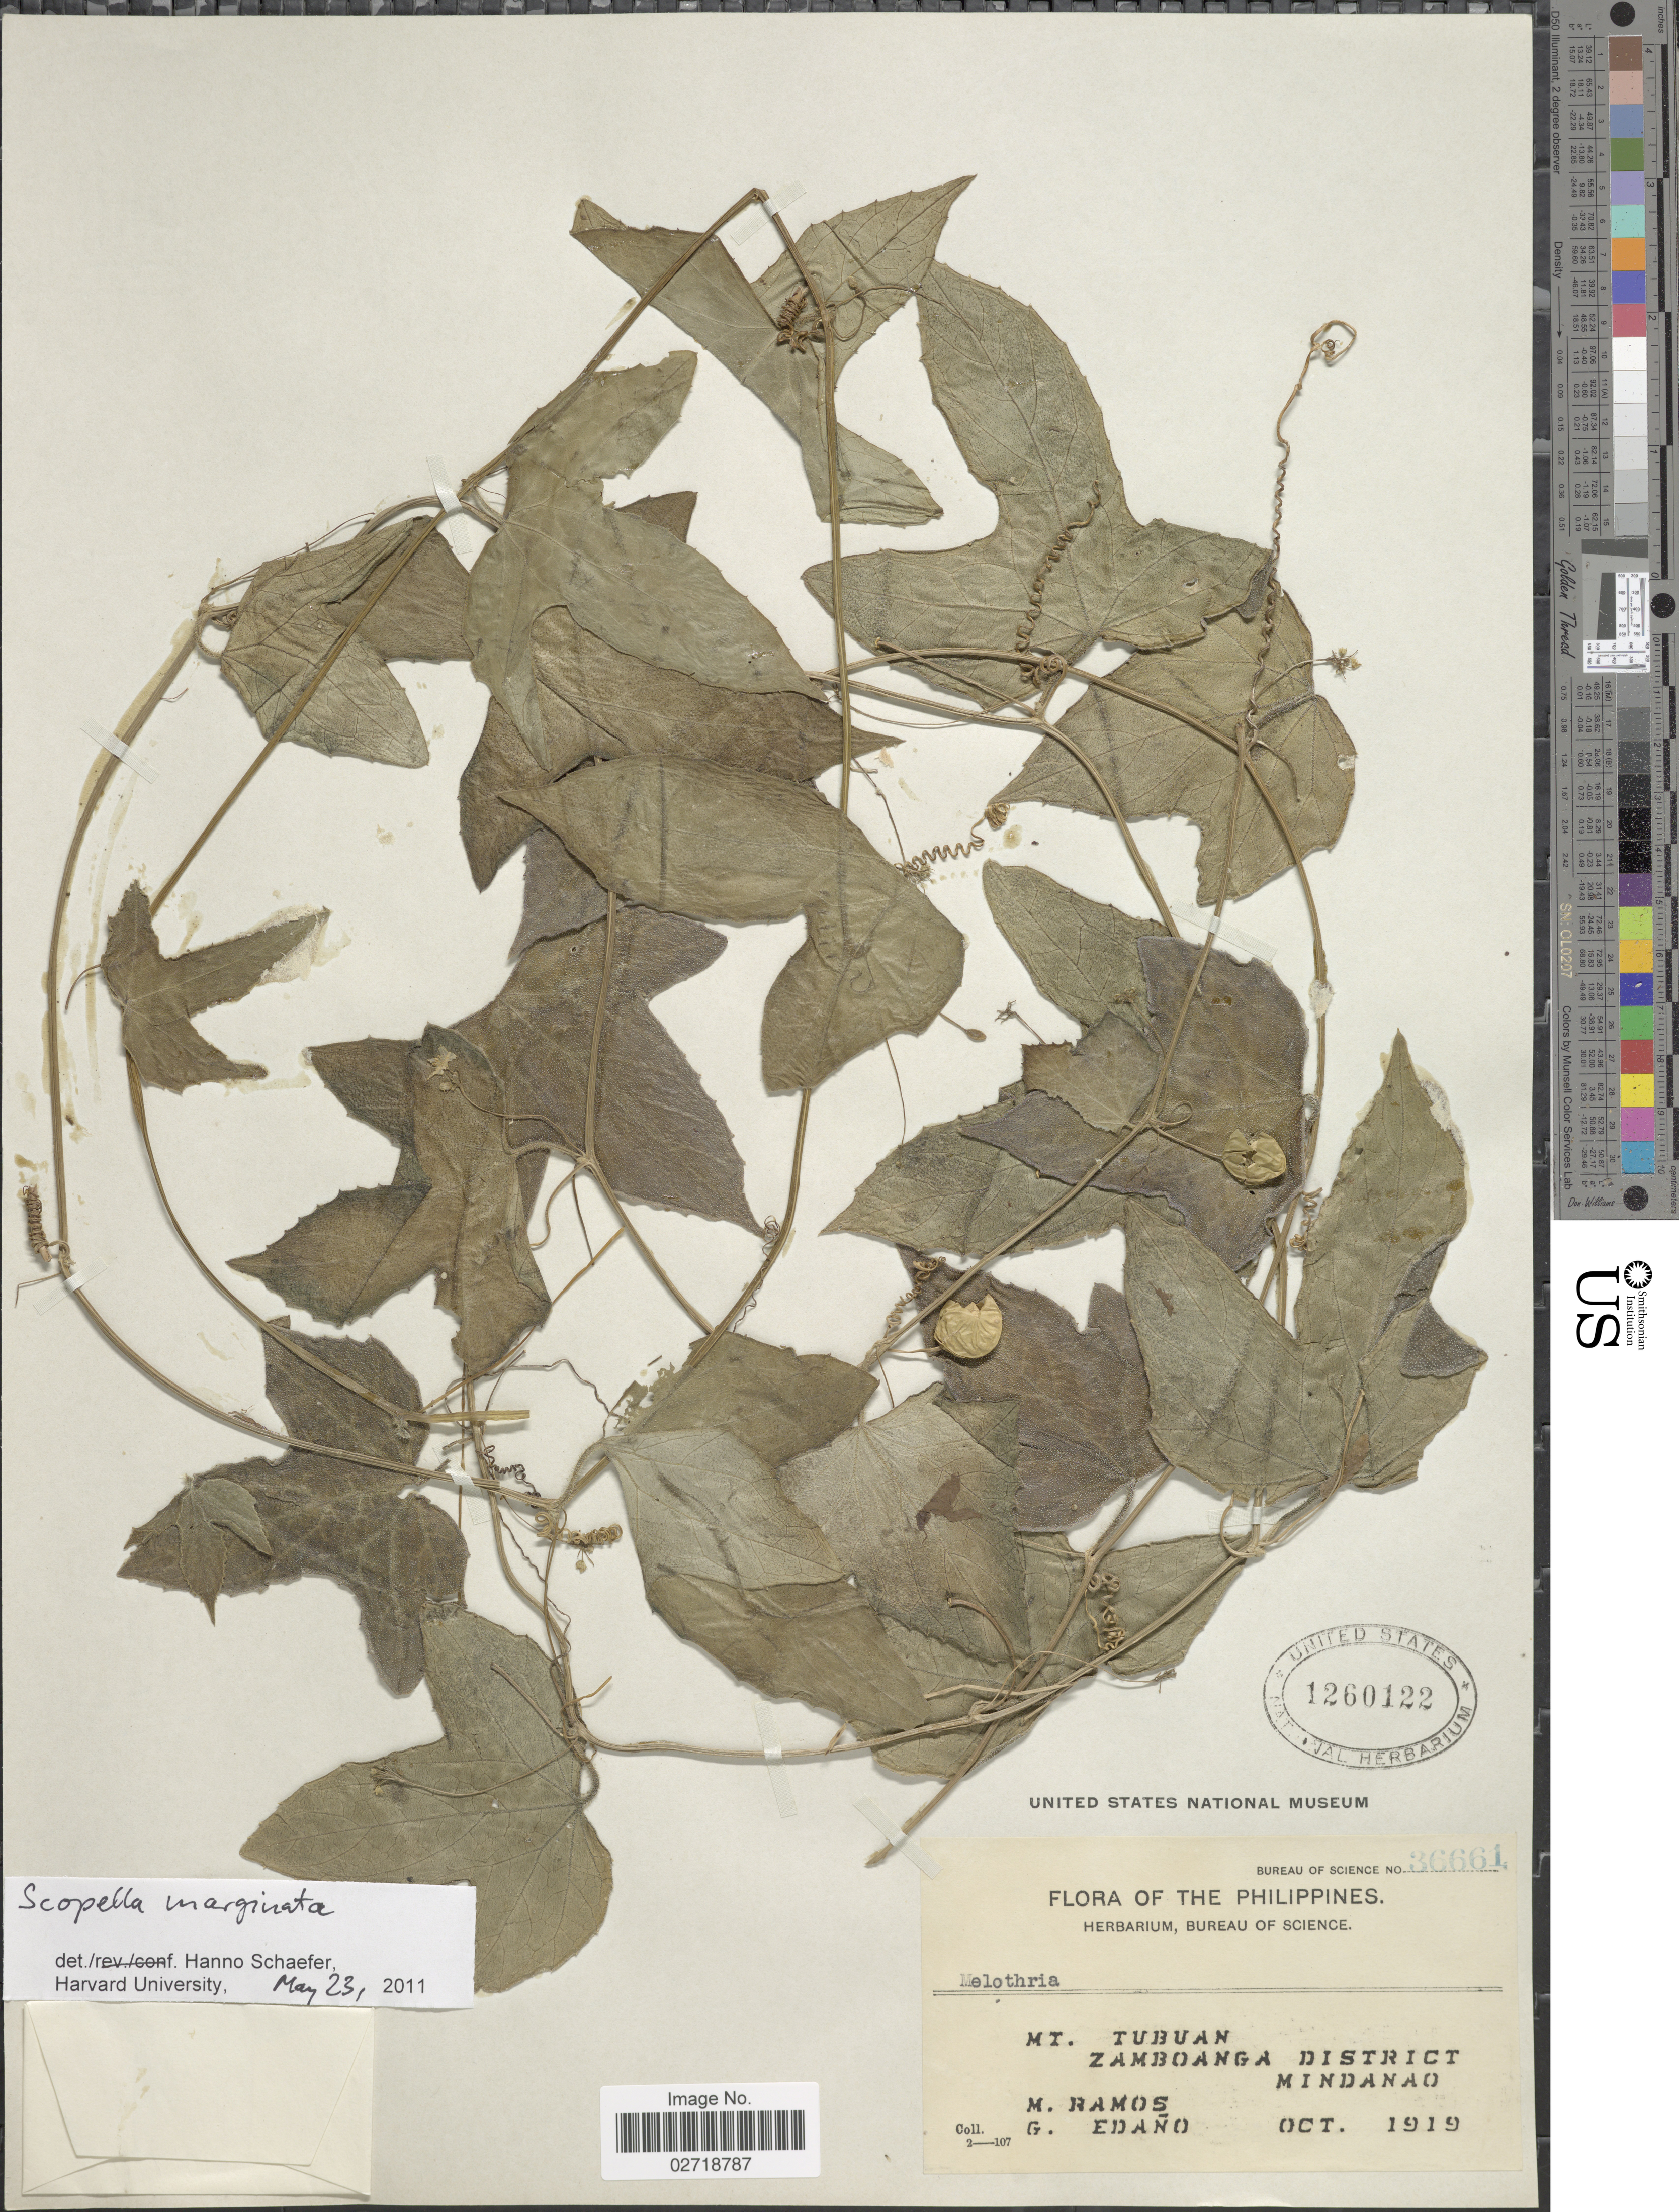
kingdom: Plantae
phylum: Tracheophyta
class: Magnoliopsida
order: Cucurbitales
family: Cucurbitaceae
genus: Scopellaria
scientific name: Scopellaria marginata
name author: (Blume) W.J. de Wilde & Duyfjes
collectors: M. Ramos & G. Edaño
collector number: Bureau of Science 36661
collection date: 1919-10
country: Philippines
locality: Mt. Tubuan, Zamboanga District. Mindanao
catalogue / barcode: US 1260122